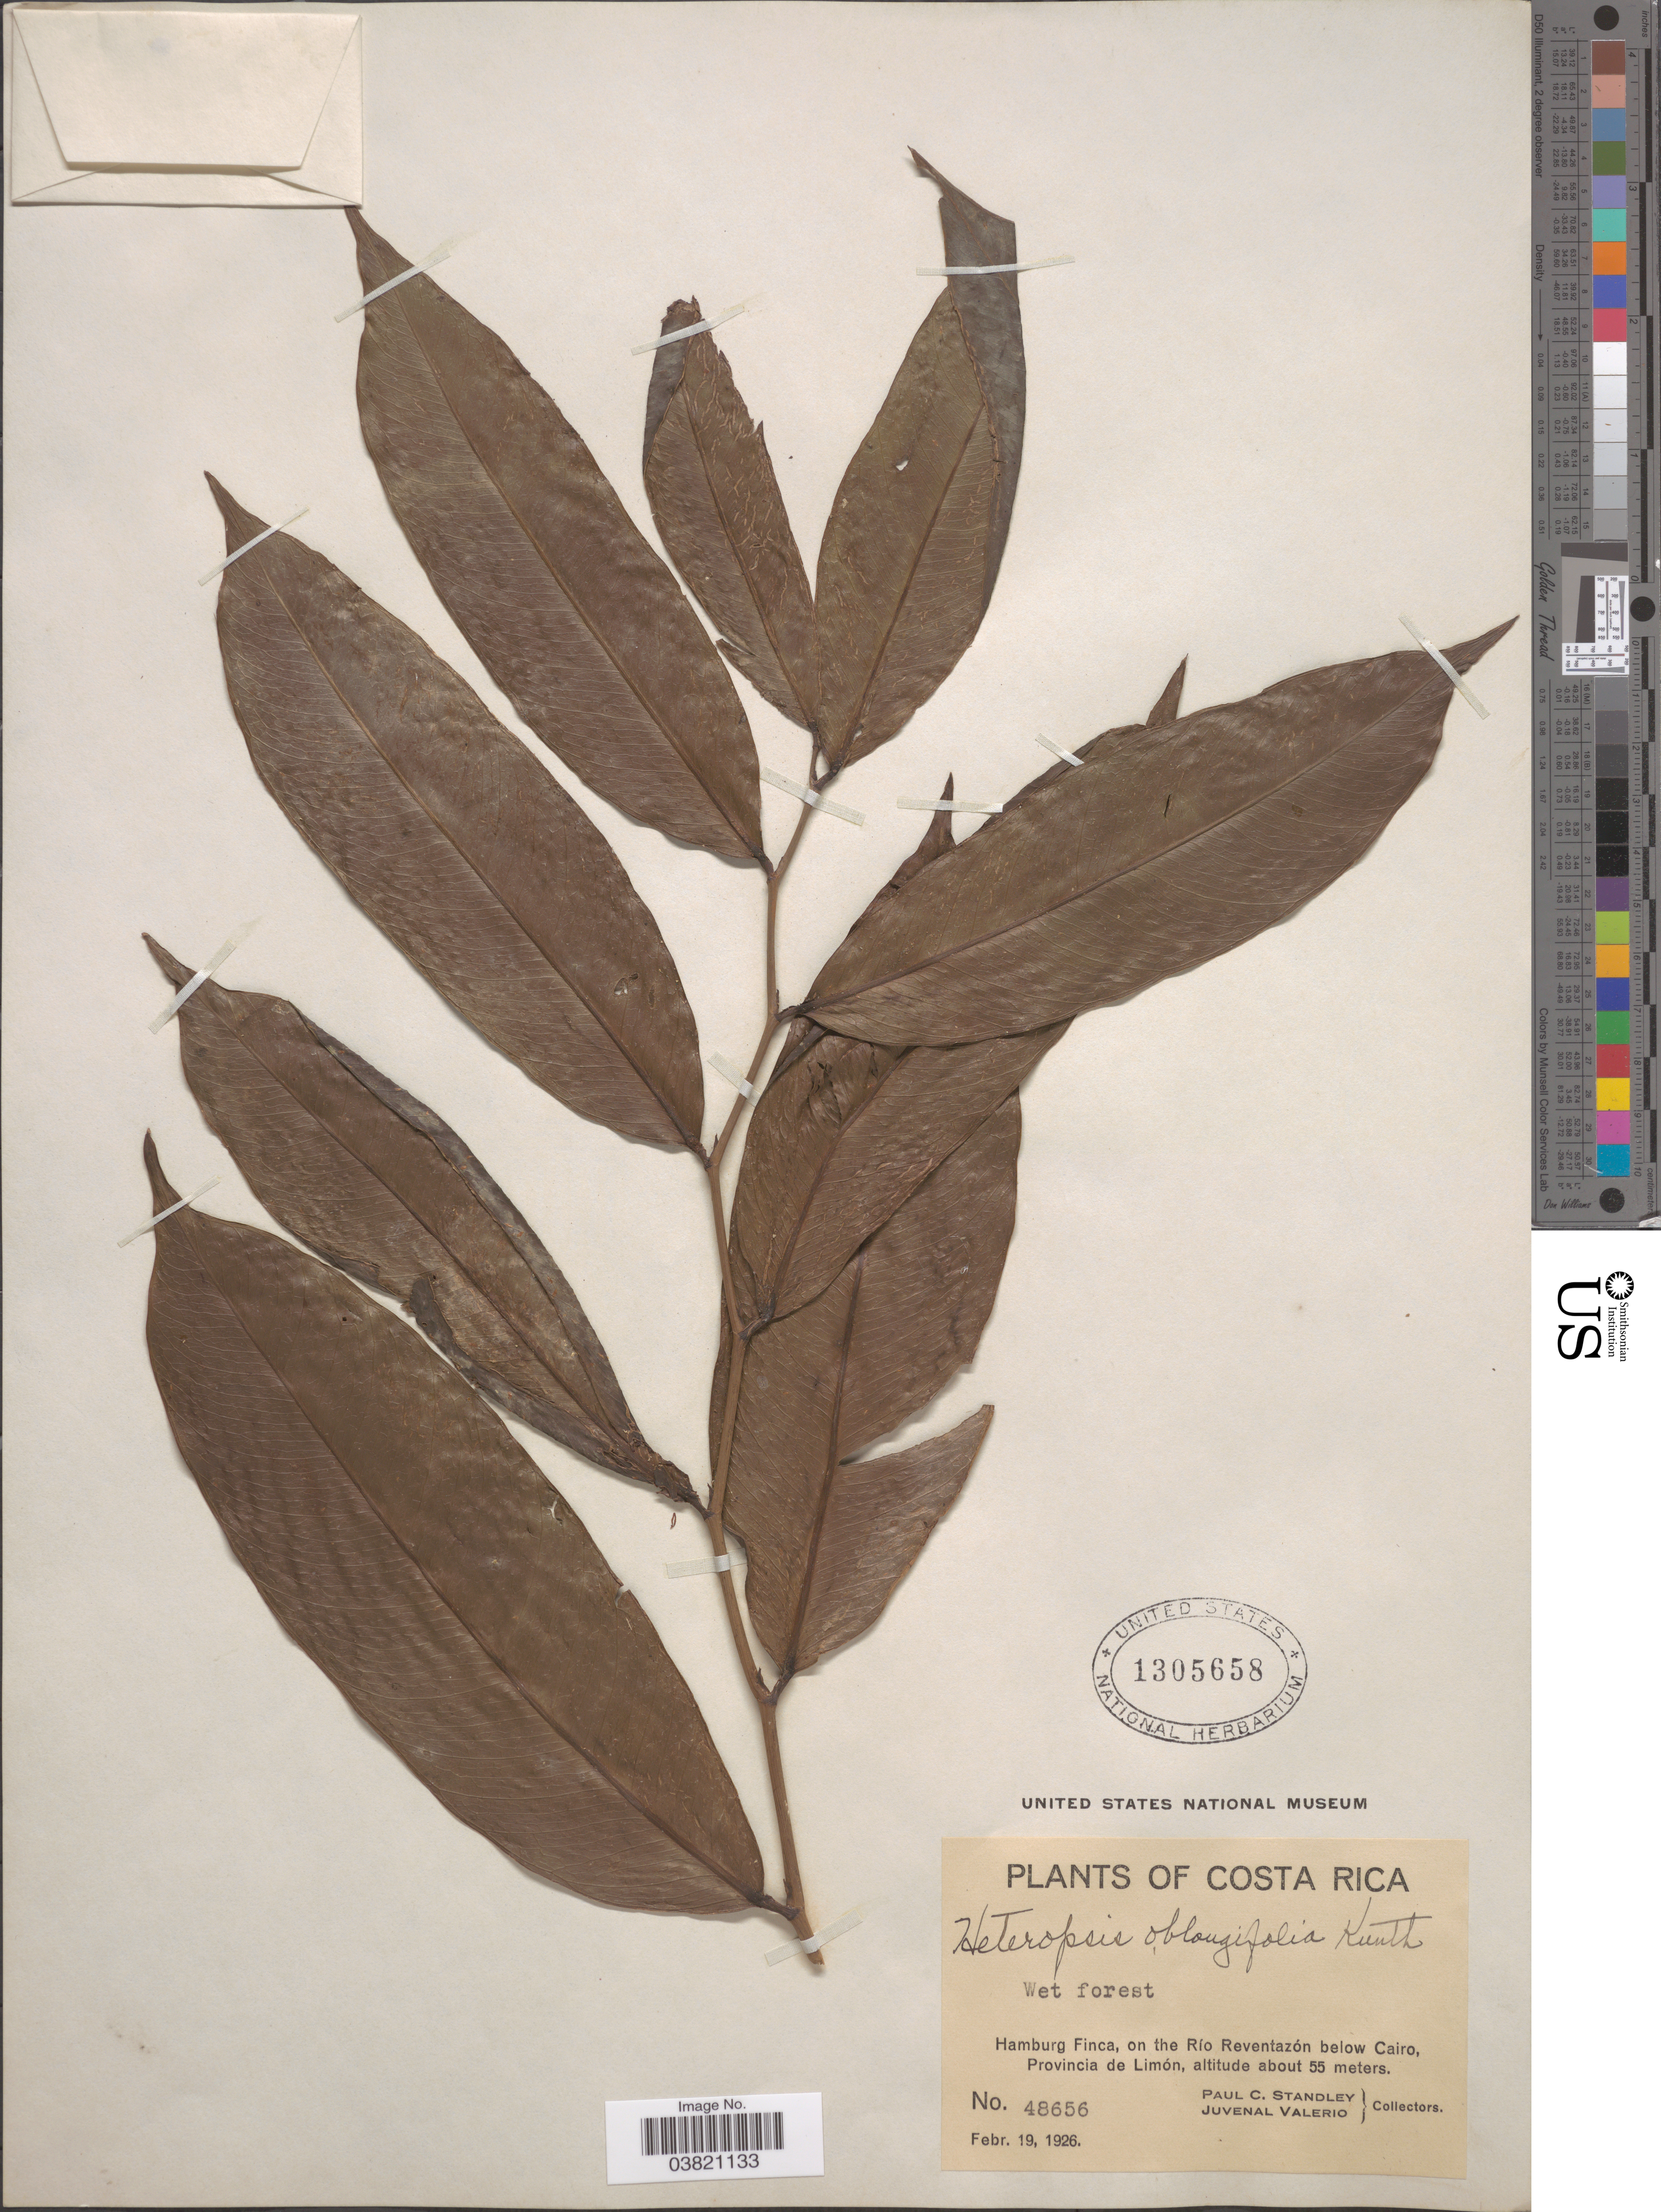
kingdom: Plantae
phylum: Tracheophyta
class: Liliopsida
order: Alismatales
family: Araceae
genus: Heteropsis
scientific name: Heteropsis oblongifolia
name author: Kunth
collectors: P. C. Standley & J. Valerio R.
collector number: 48656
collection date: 1926-02-19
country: Costa Rica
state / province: Limón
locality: Hamburg Finca, on the Río Reventazón, below Cairo.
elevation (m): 55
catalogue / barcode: US 1305658